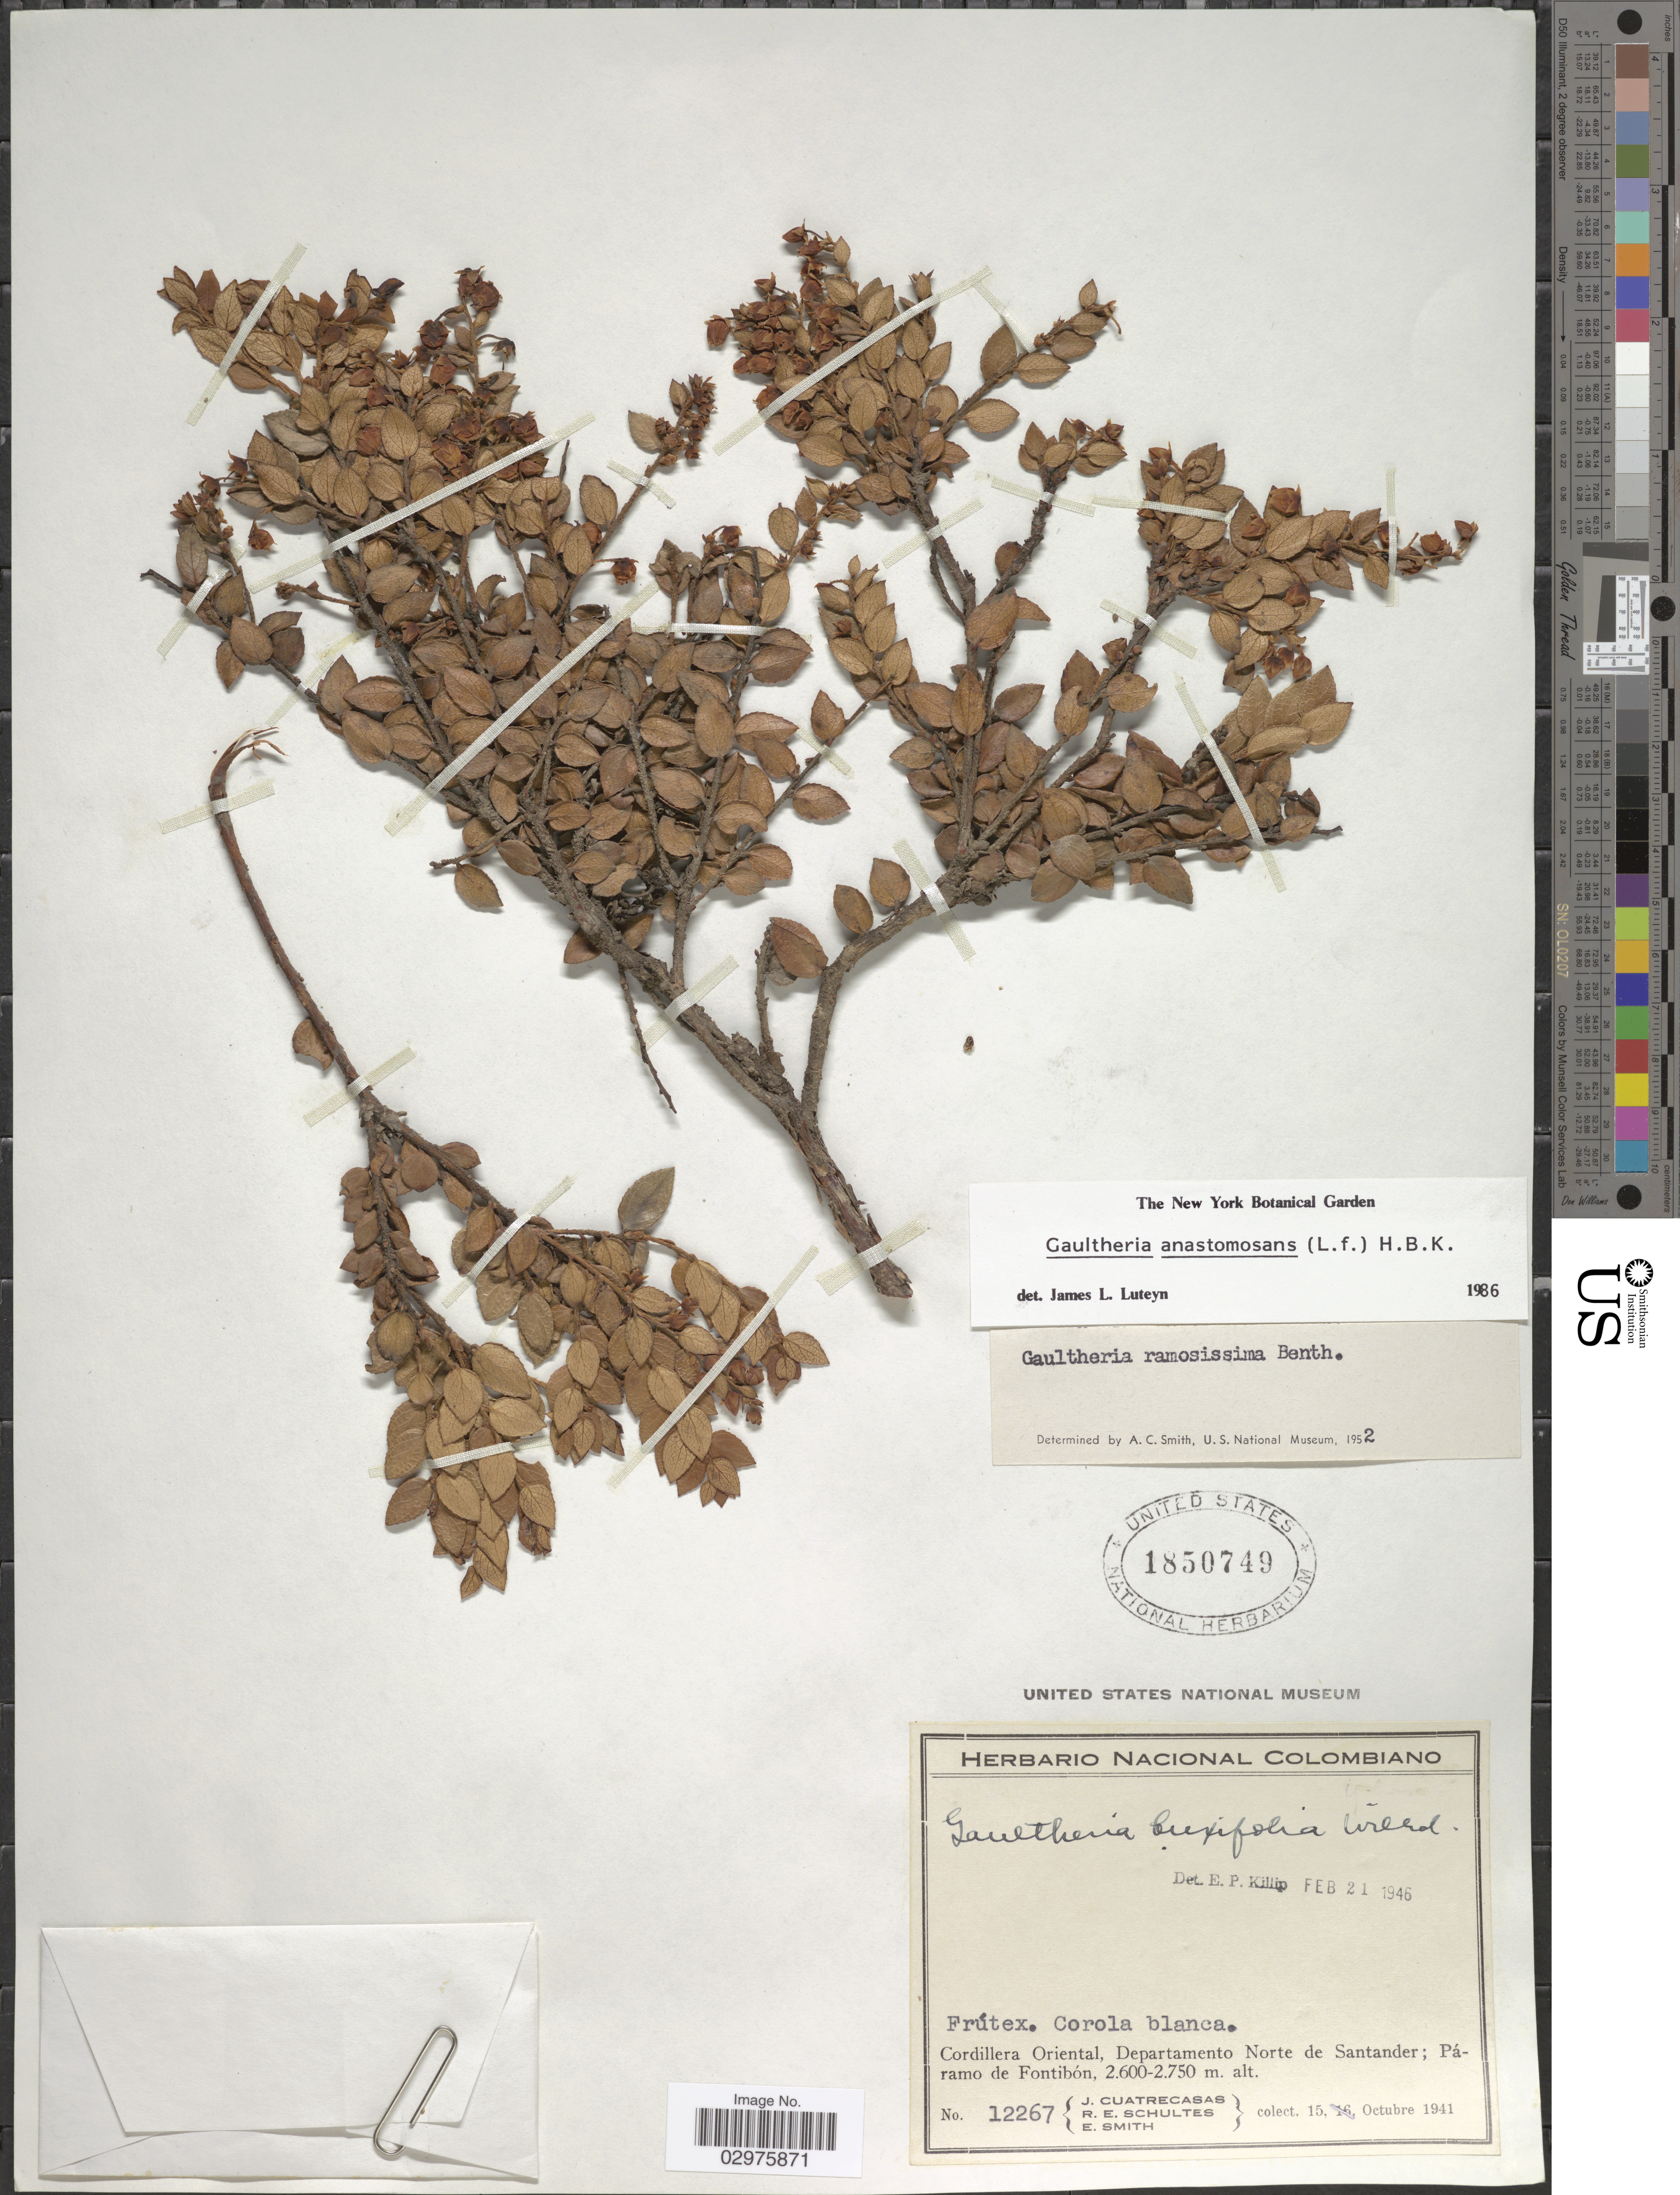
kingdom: Plantae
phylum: Tracheophyta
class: Magnoliopsida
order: Ericales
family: Ericaceae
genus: Gaultheria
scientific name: Gaultheria anastomosans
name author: (L. f.) Kunth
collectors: J. Cuatrecasas, R. E. Schultes & E. Smith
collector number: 12267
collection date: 1941-10-15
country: Colombia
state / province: Norte de Santander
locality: Cordillera Oriental, Departamento Norte de Santander; Páramo de Fontibón.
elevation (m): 2600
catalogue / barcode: US 1850749